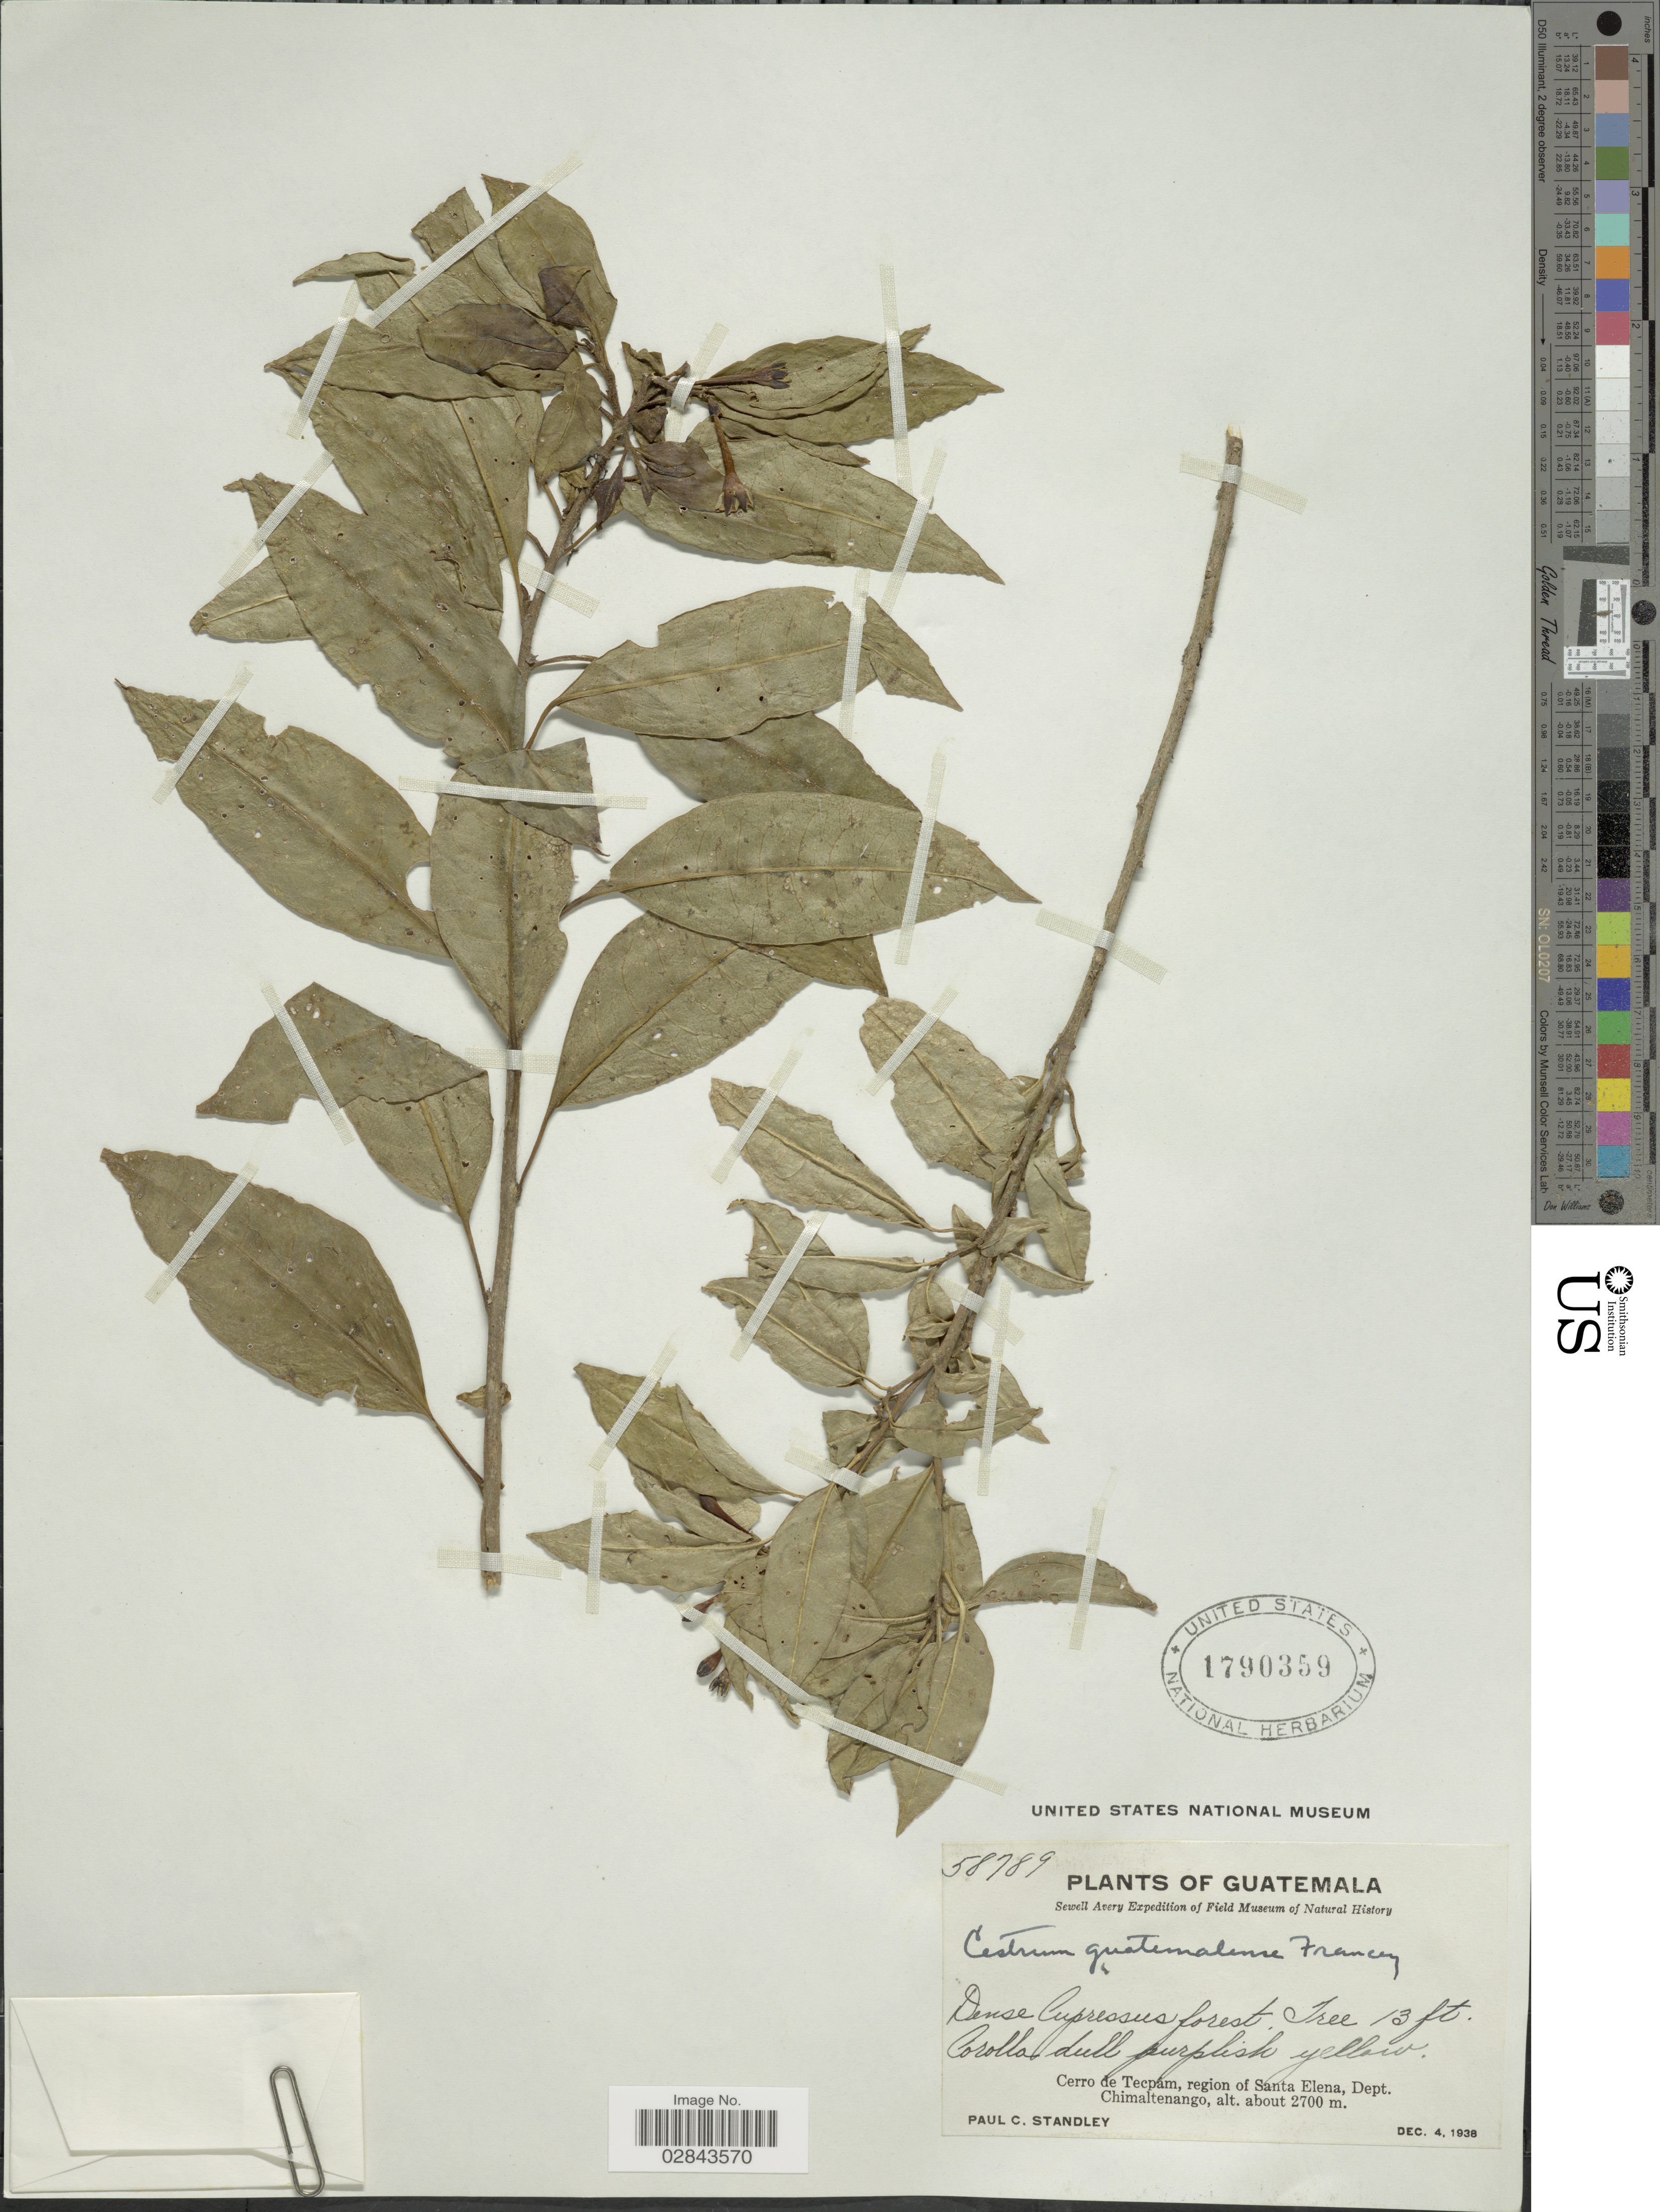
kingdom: Plantae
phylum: Tracheophyta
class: Magnoliopsida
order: Solanales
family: Solanaceae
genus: Cestrum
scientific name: Cestrum guatemalense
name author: Francey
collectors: P. C. Standley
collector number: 58789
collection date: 1938-12-04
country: Guatemala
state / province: Chimaltenango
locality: Cerro de Tecpam, region of Santa Elena, Dept. Chimaltenango.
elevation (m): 2700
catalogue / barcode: US 1790359